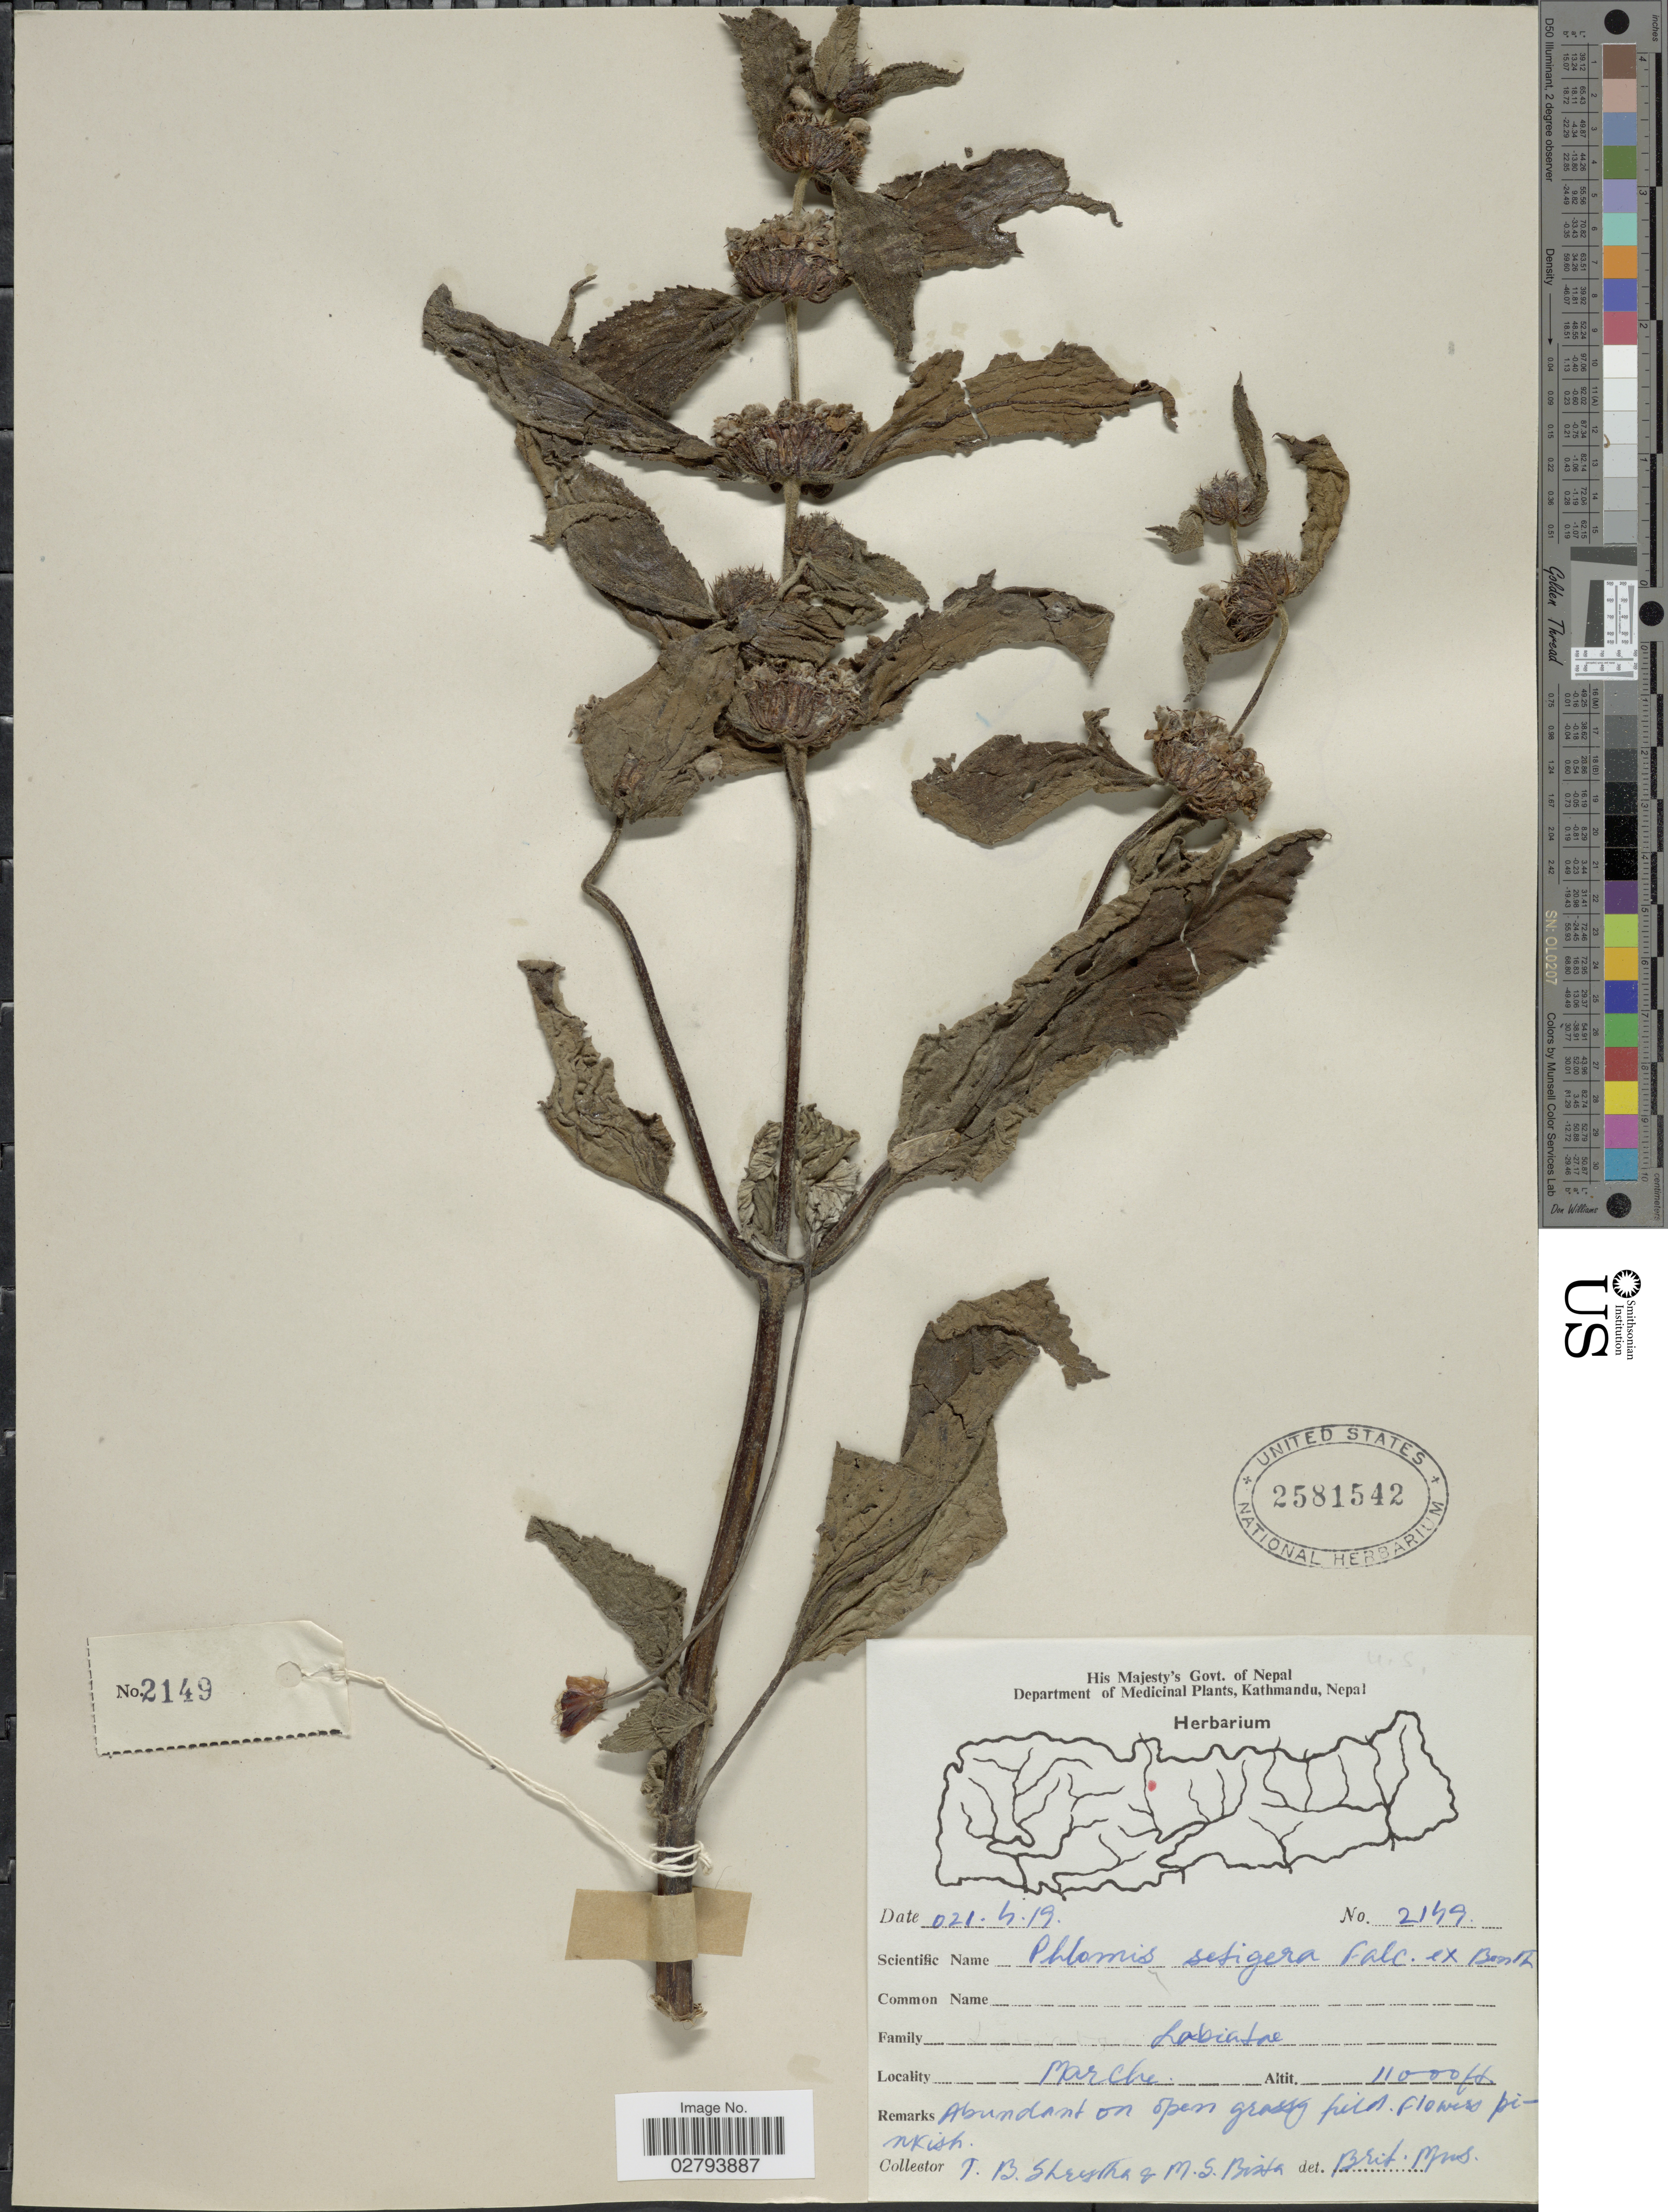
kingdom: Plantae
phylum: Tracheophyta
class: Magnoliopsida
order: Lamiales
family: Lamiaceae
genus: Phlomoides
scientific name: Phlomoides setigera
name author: (Falc. ex Benth.) Kamelin & Makhm.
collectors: T. B. Shrestha & M. Bista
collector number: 2149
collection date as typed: Transcribed d/m/y: 21/4/19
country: Nepal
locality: Marche.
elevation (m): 3353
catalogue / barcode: US 2581542